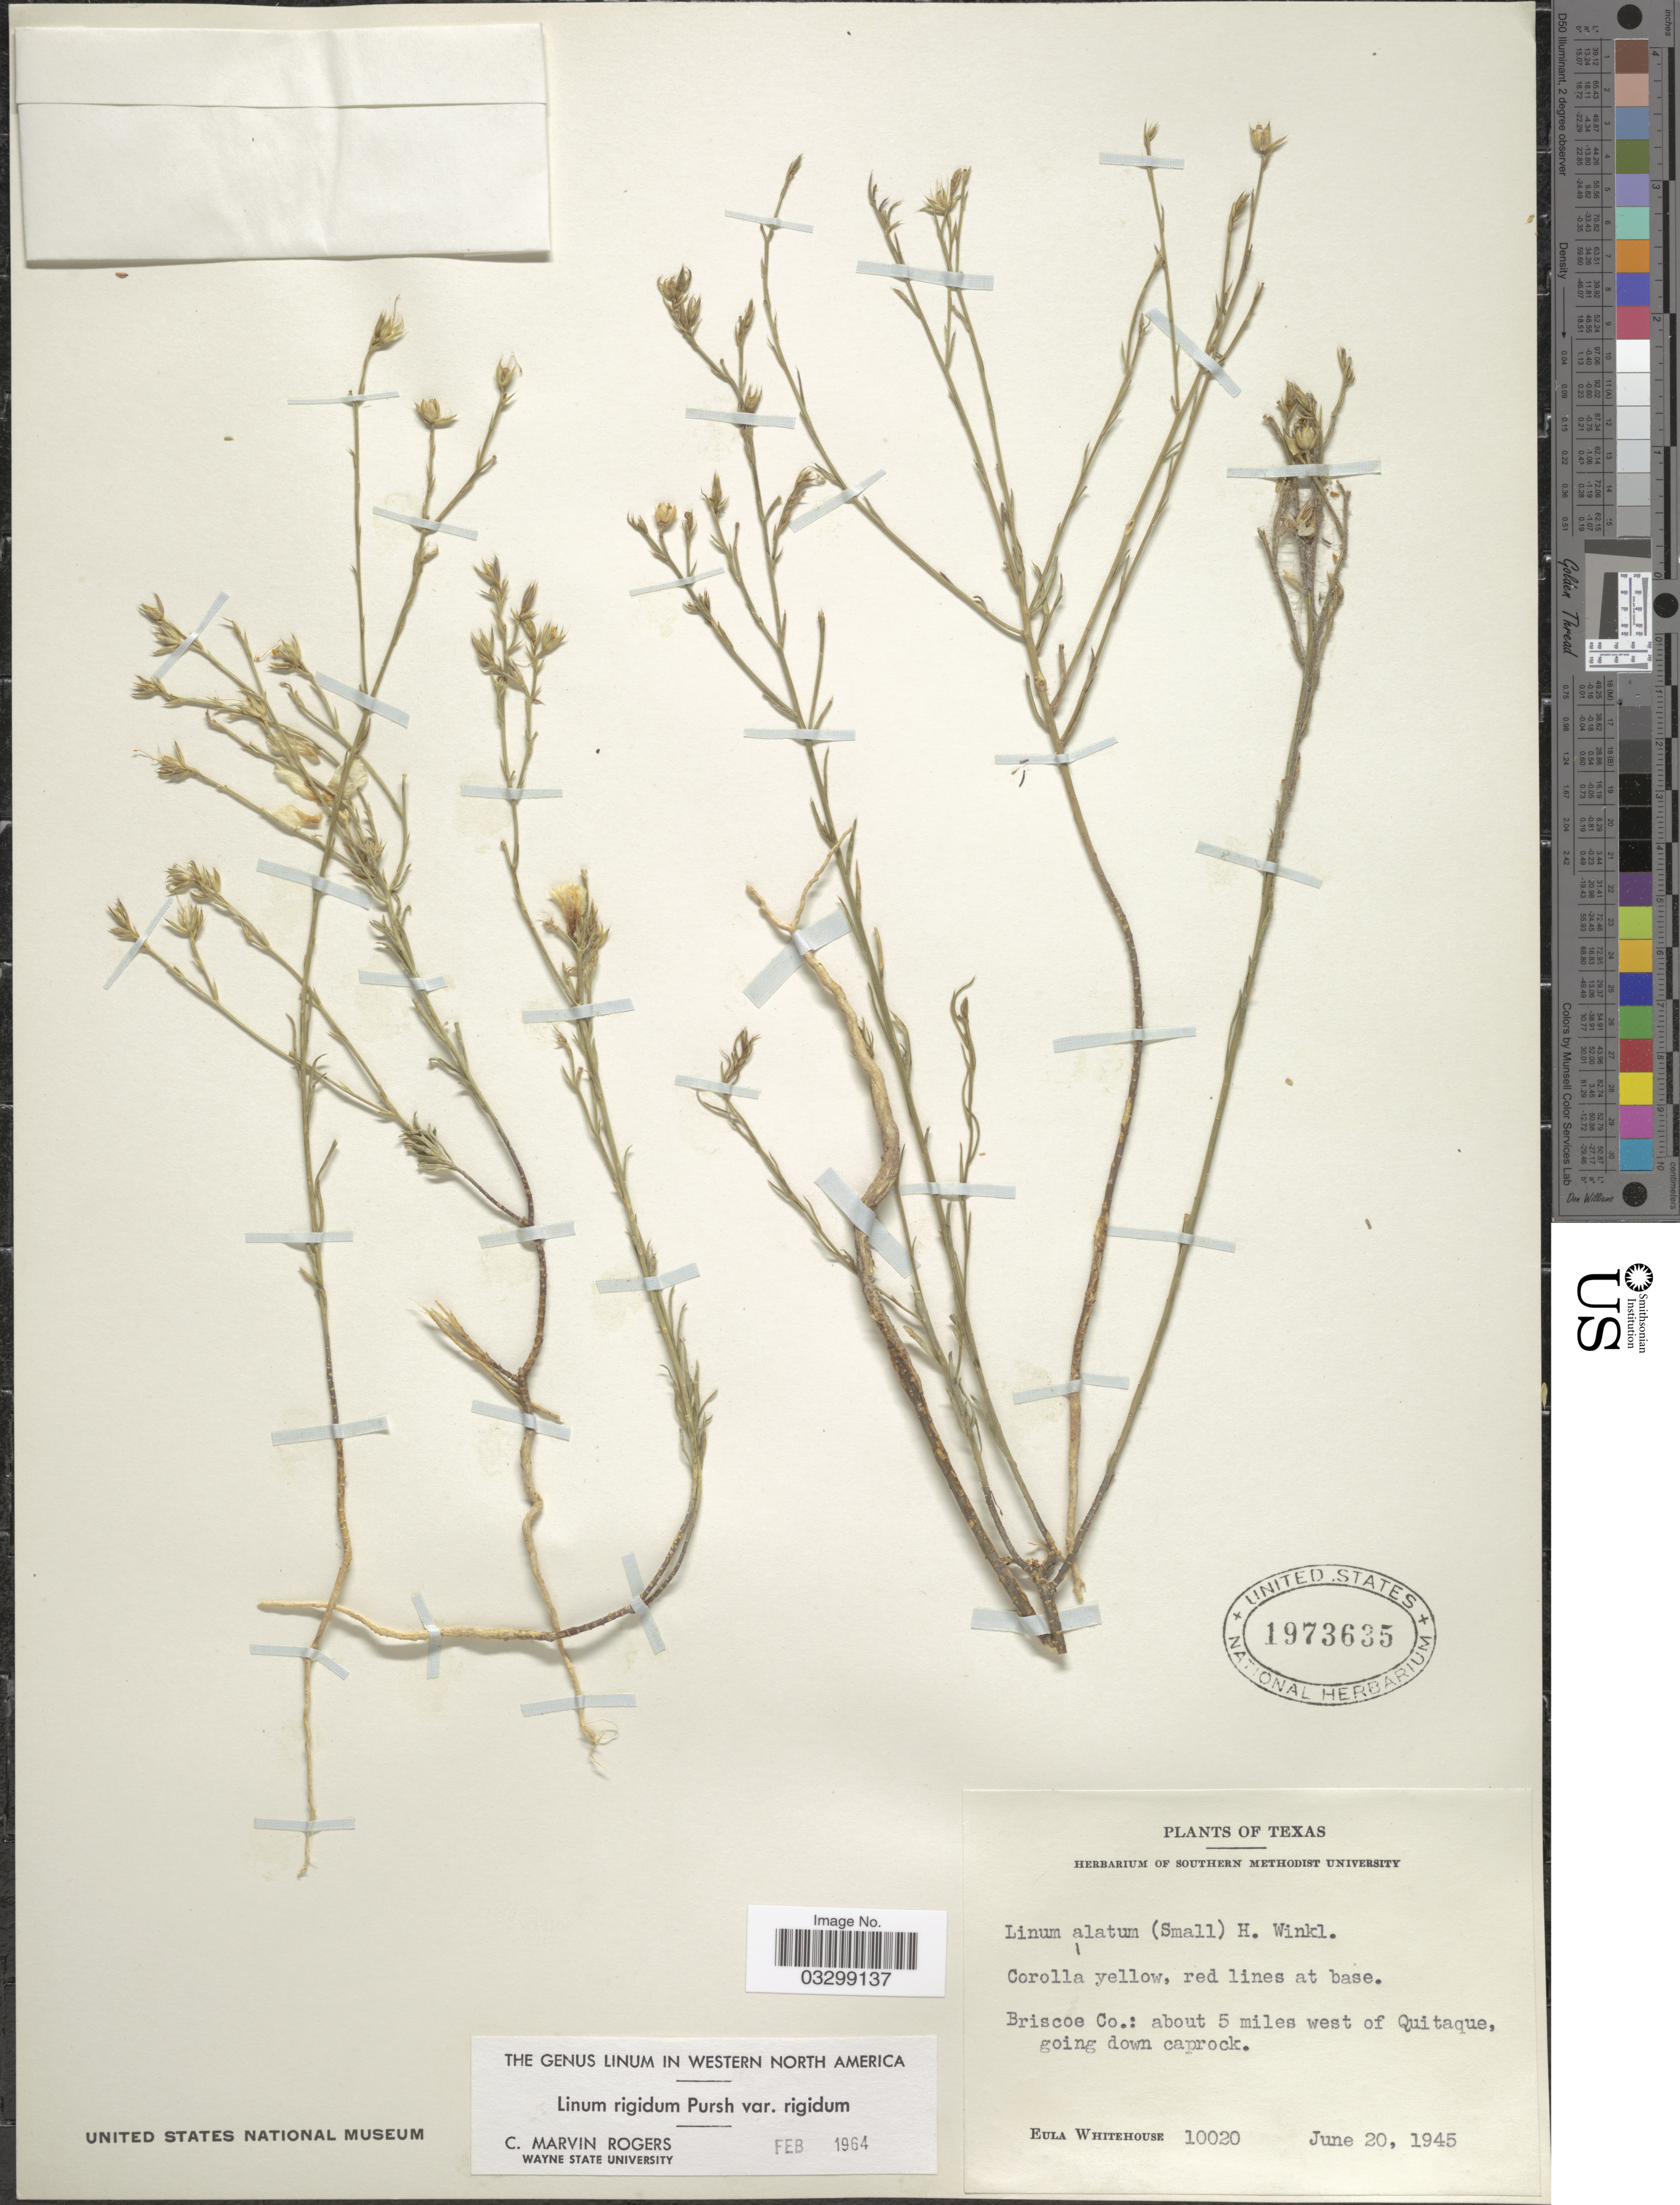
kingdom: Plantae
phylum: Tracheophyta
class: Magnoliopsida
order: Malpighiales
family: Linaceae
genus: Linum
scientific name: Linum rigidum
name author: Pursh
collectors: E. Whitehouse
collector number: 10020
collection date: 1945-06-20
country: United States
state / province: Texas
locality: Briscoe Co.: about 5 miles west of Quitaque, going down caprock.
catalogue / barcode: US 1973635